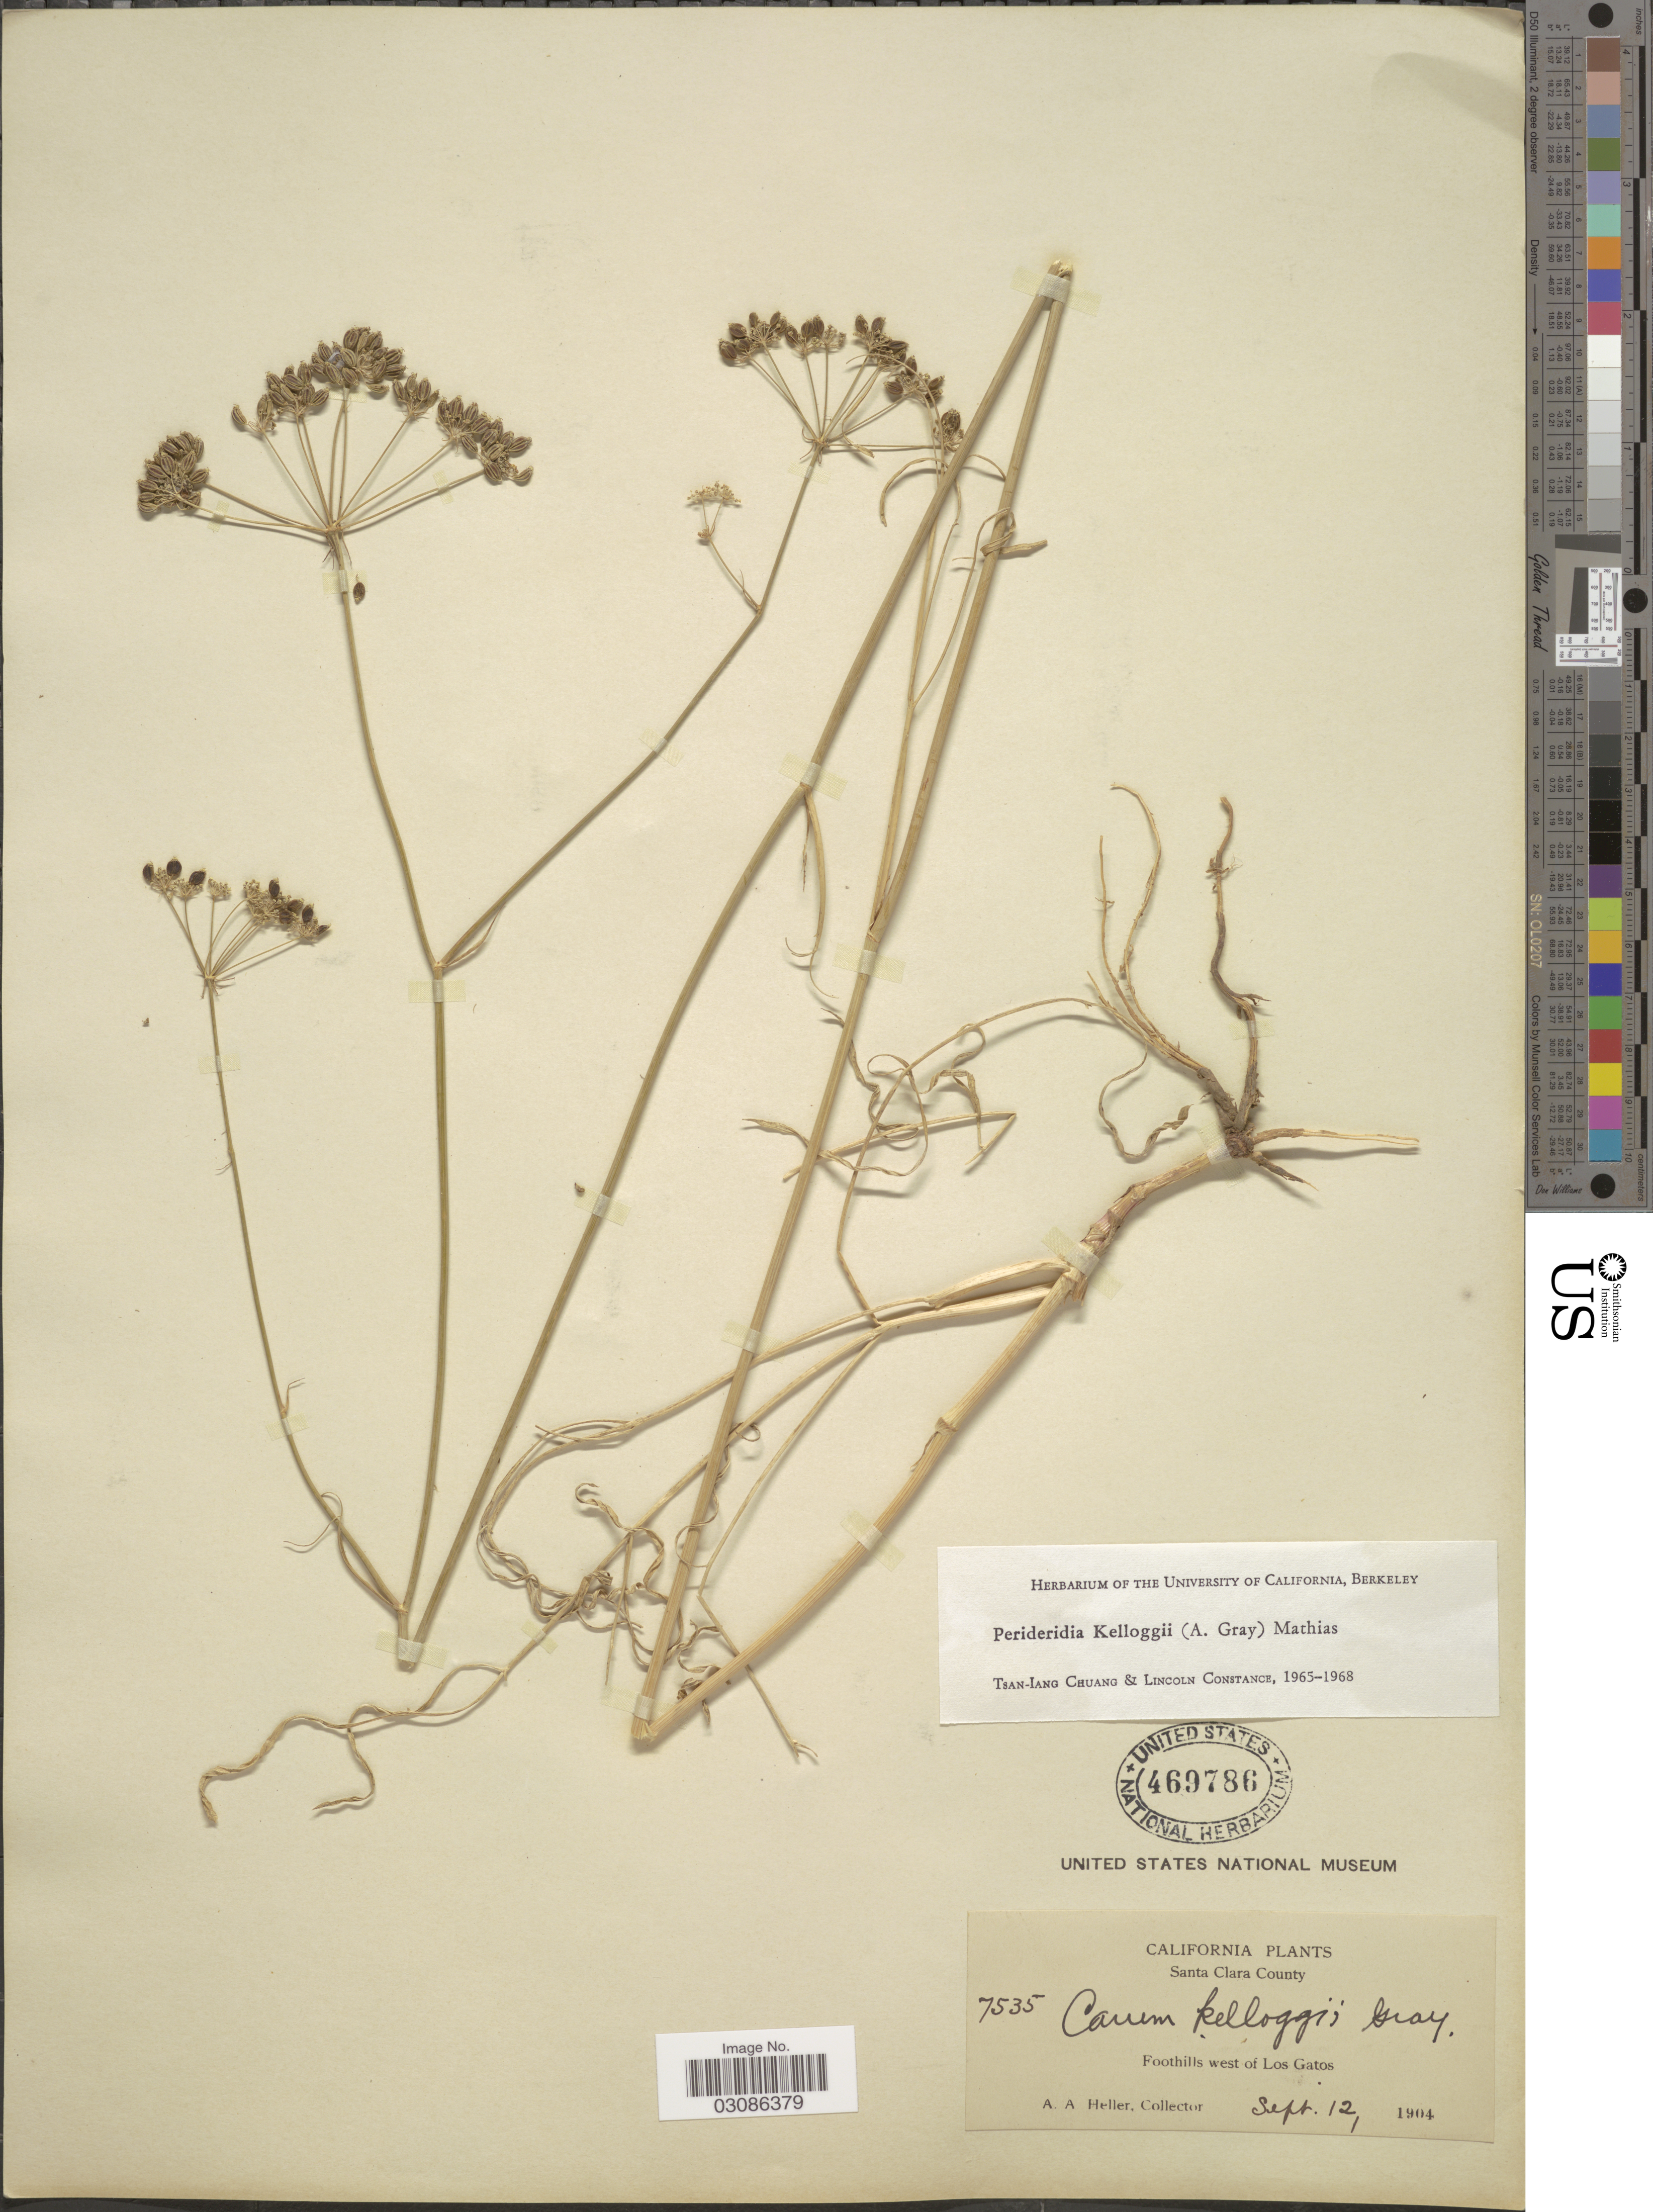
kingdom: Plantae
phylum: Tracheophyta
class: Magnoliopsida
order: Apiales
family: Apiaceae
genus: Perideridia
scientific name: Perideridia kelloggii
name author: (A. Gray) Mathias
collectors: A. A. Heller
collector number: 7535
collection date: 1904-09-12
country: United States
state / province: California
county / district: Santa Clara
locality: Santa Clara County, Foothills west of Los Gatos.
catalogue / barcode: US 469786